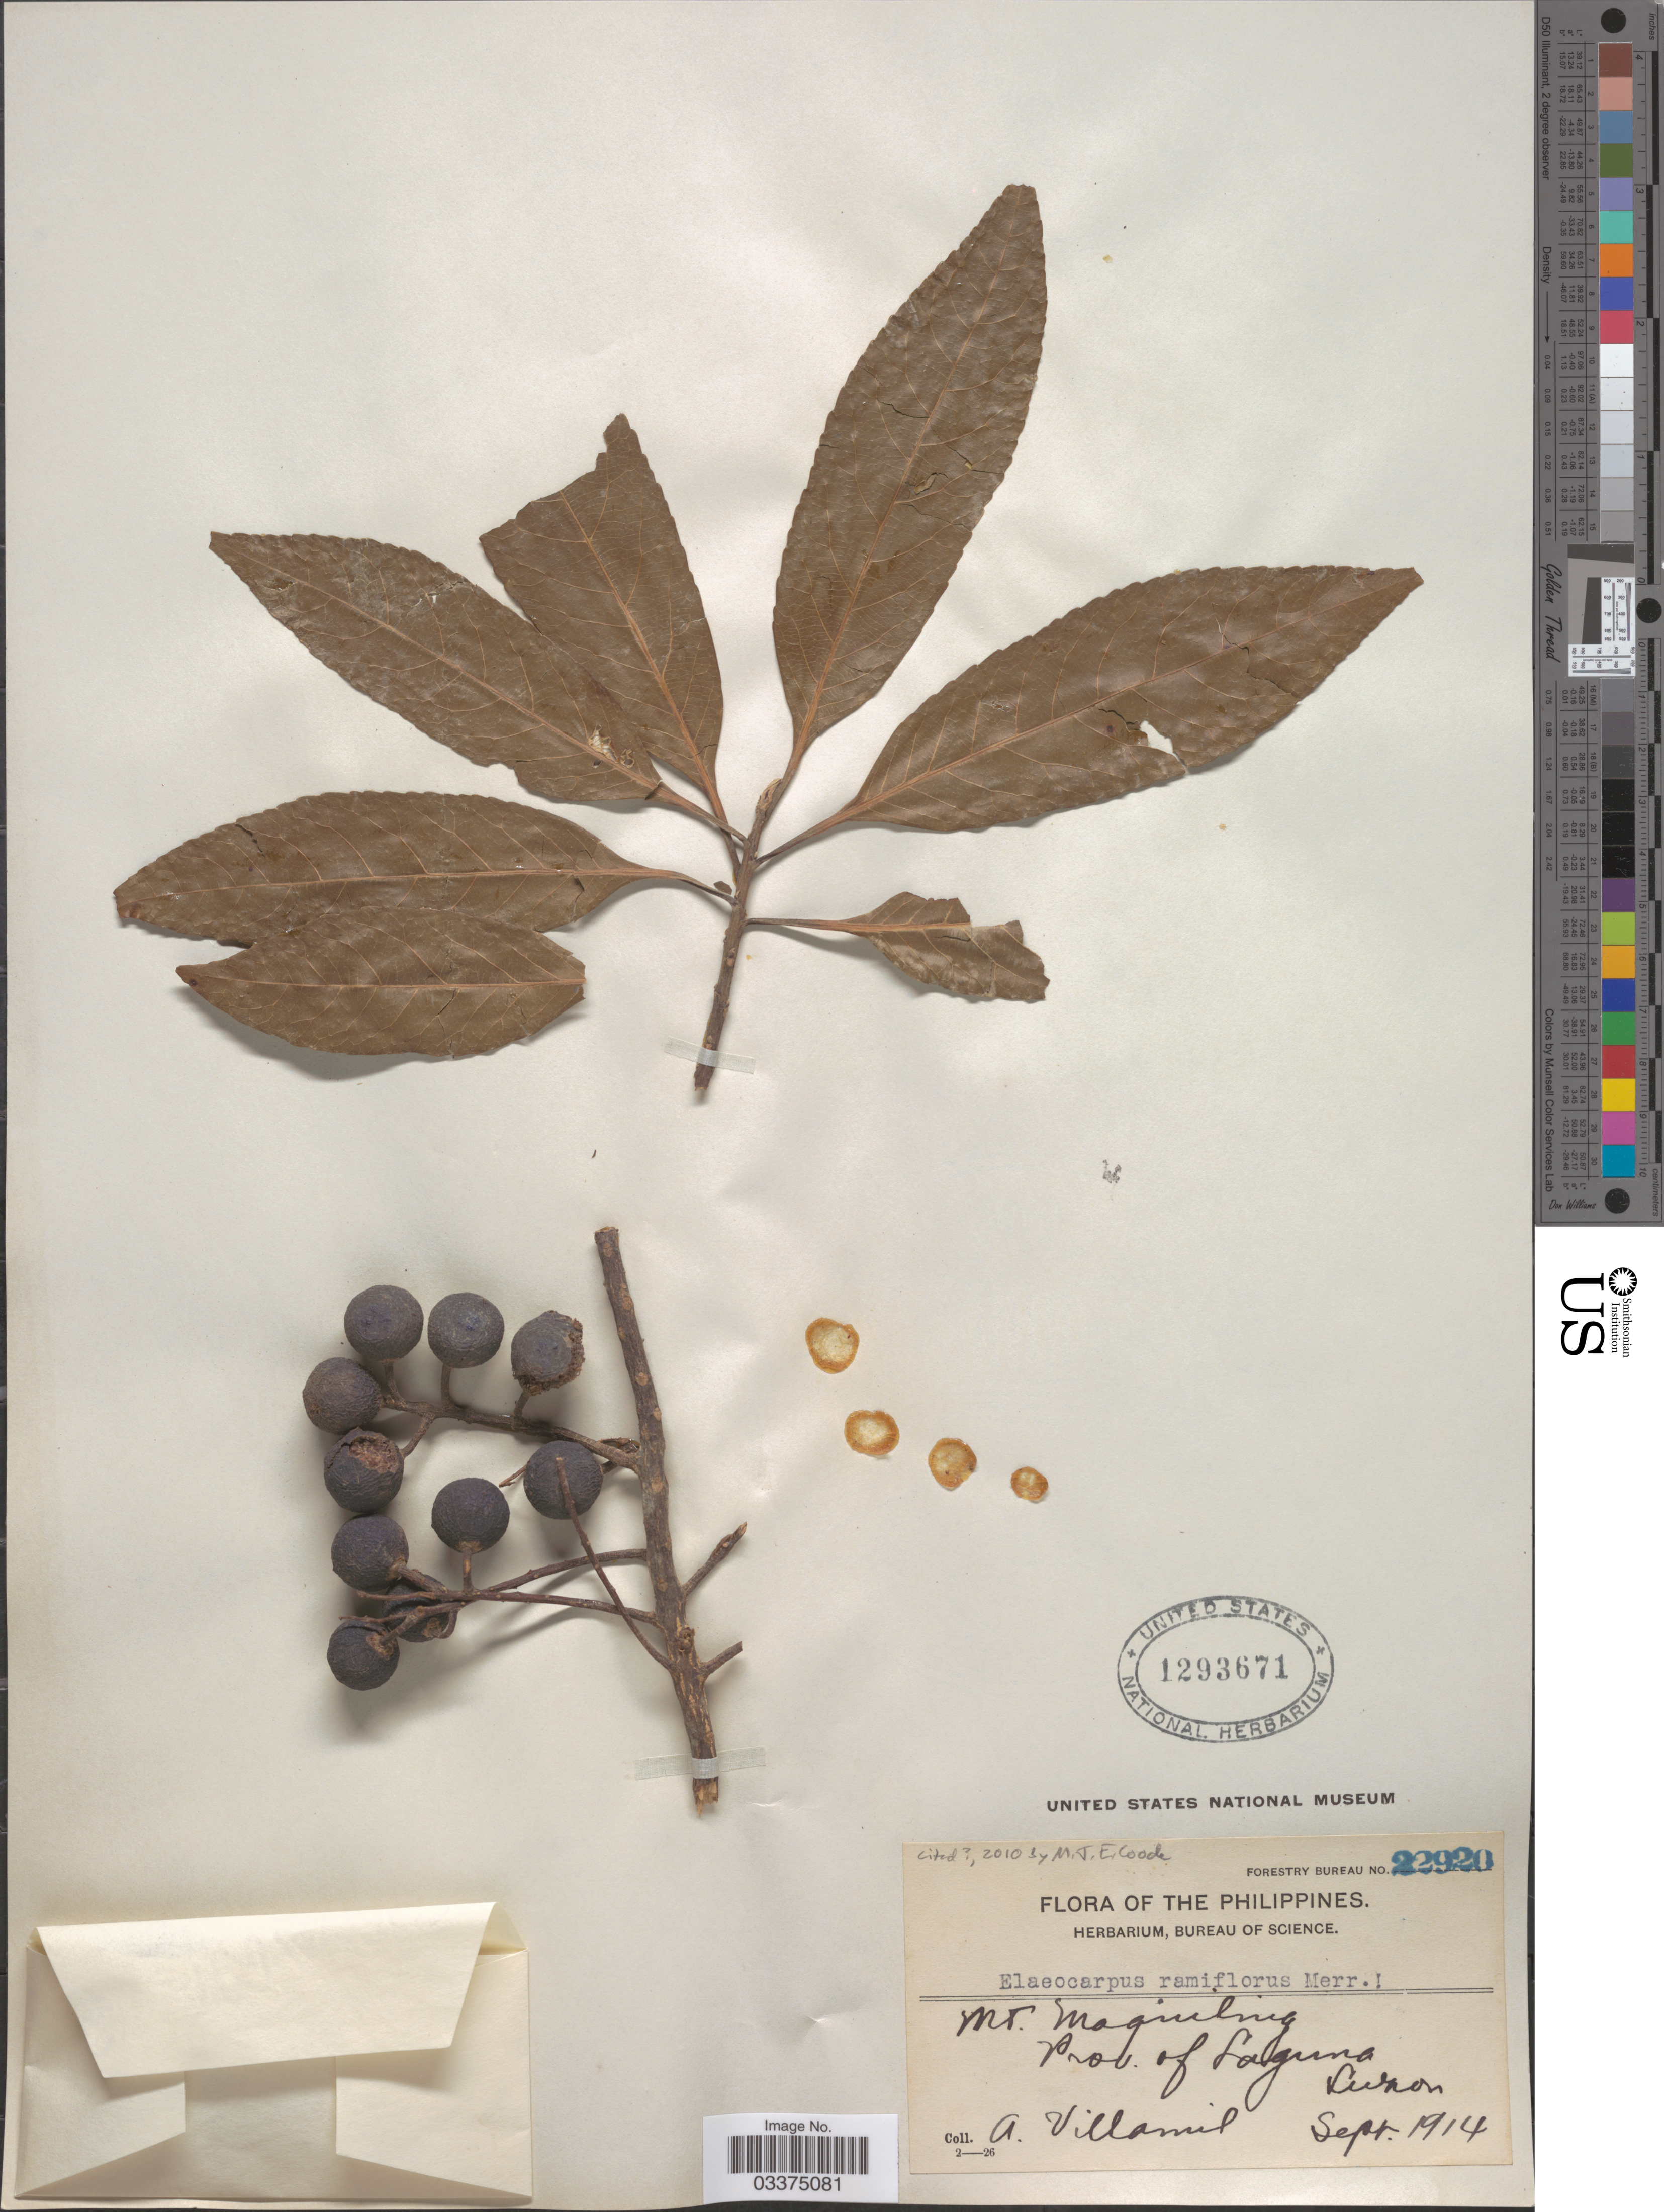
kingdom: Plantae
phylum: Tracheophyta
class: Magnoliopsida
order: Oxalidales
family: Elaeocarpaceae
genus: Elaeocarpus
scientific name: Elaeocarpus ramiflorus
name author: Merr.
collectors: A. Villamil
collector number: Forestry Bureau 22920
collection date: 1914-09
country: Philippines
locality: Mt. Maquiling, Prov. of Laguna, Luzon.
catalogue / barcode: US 1293671